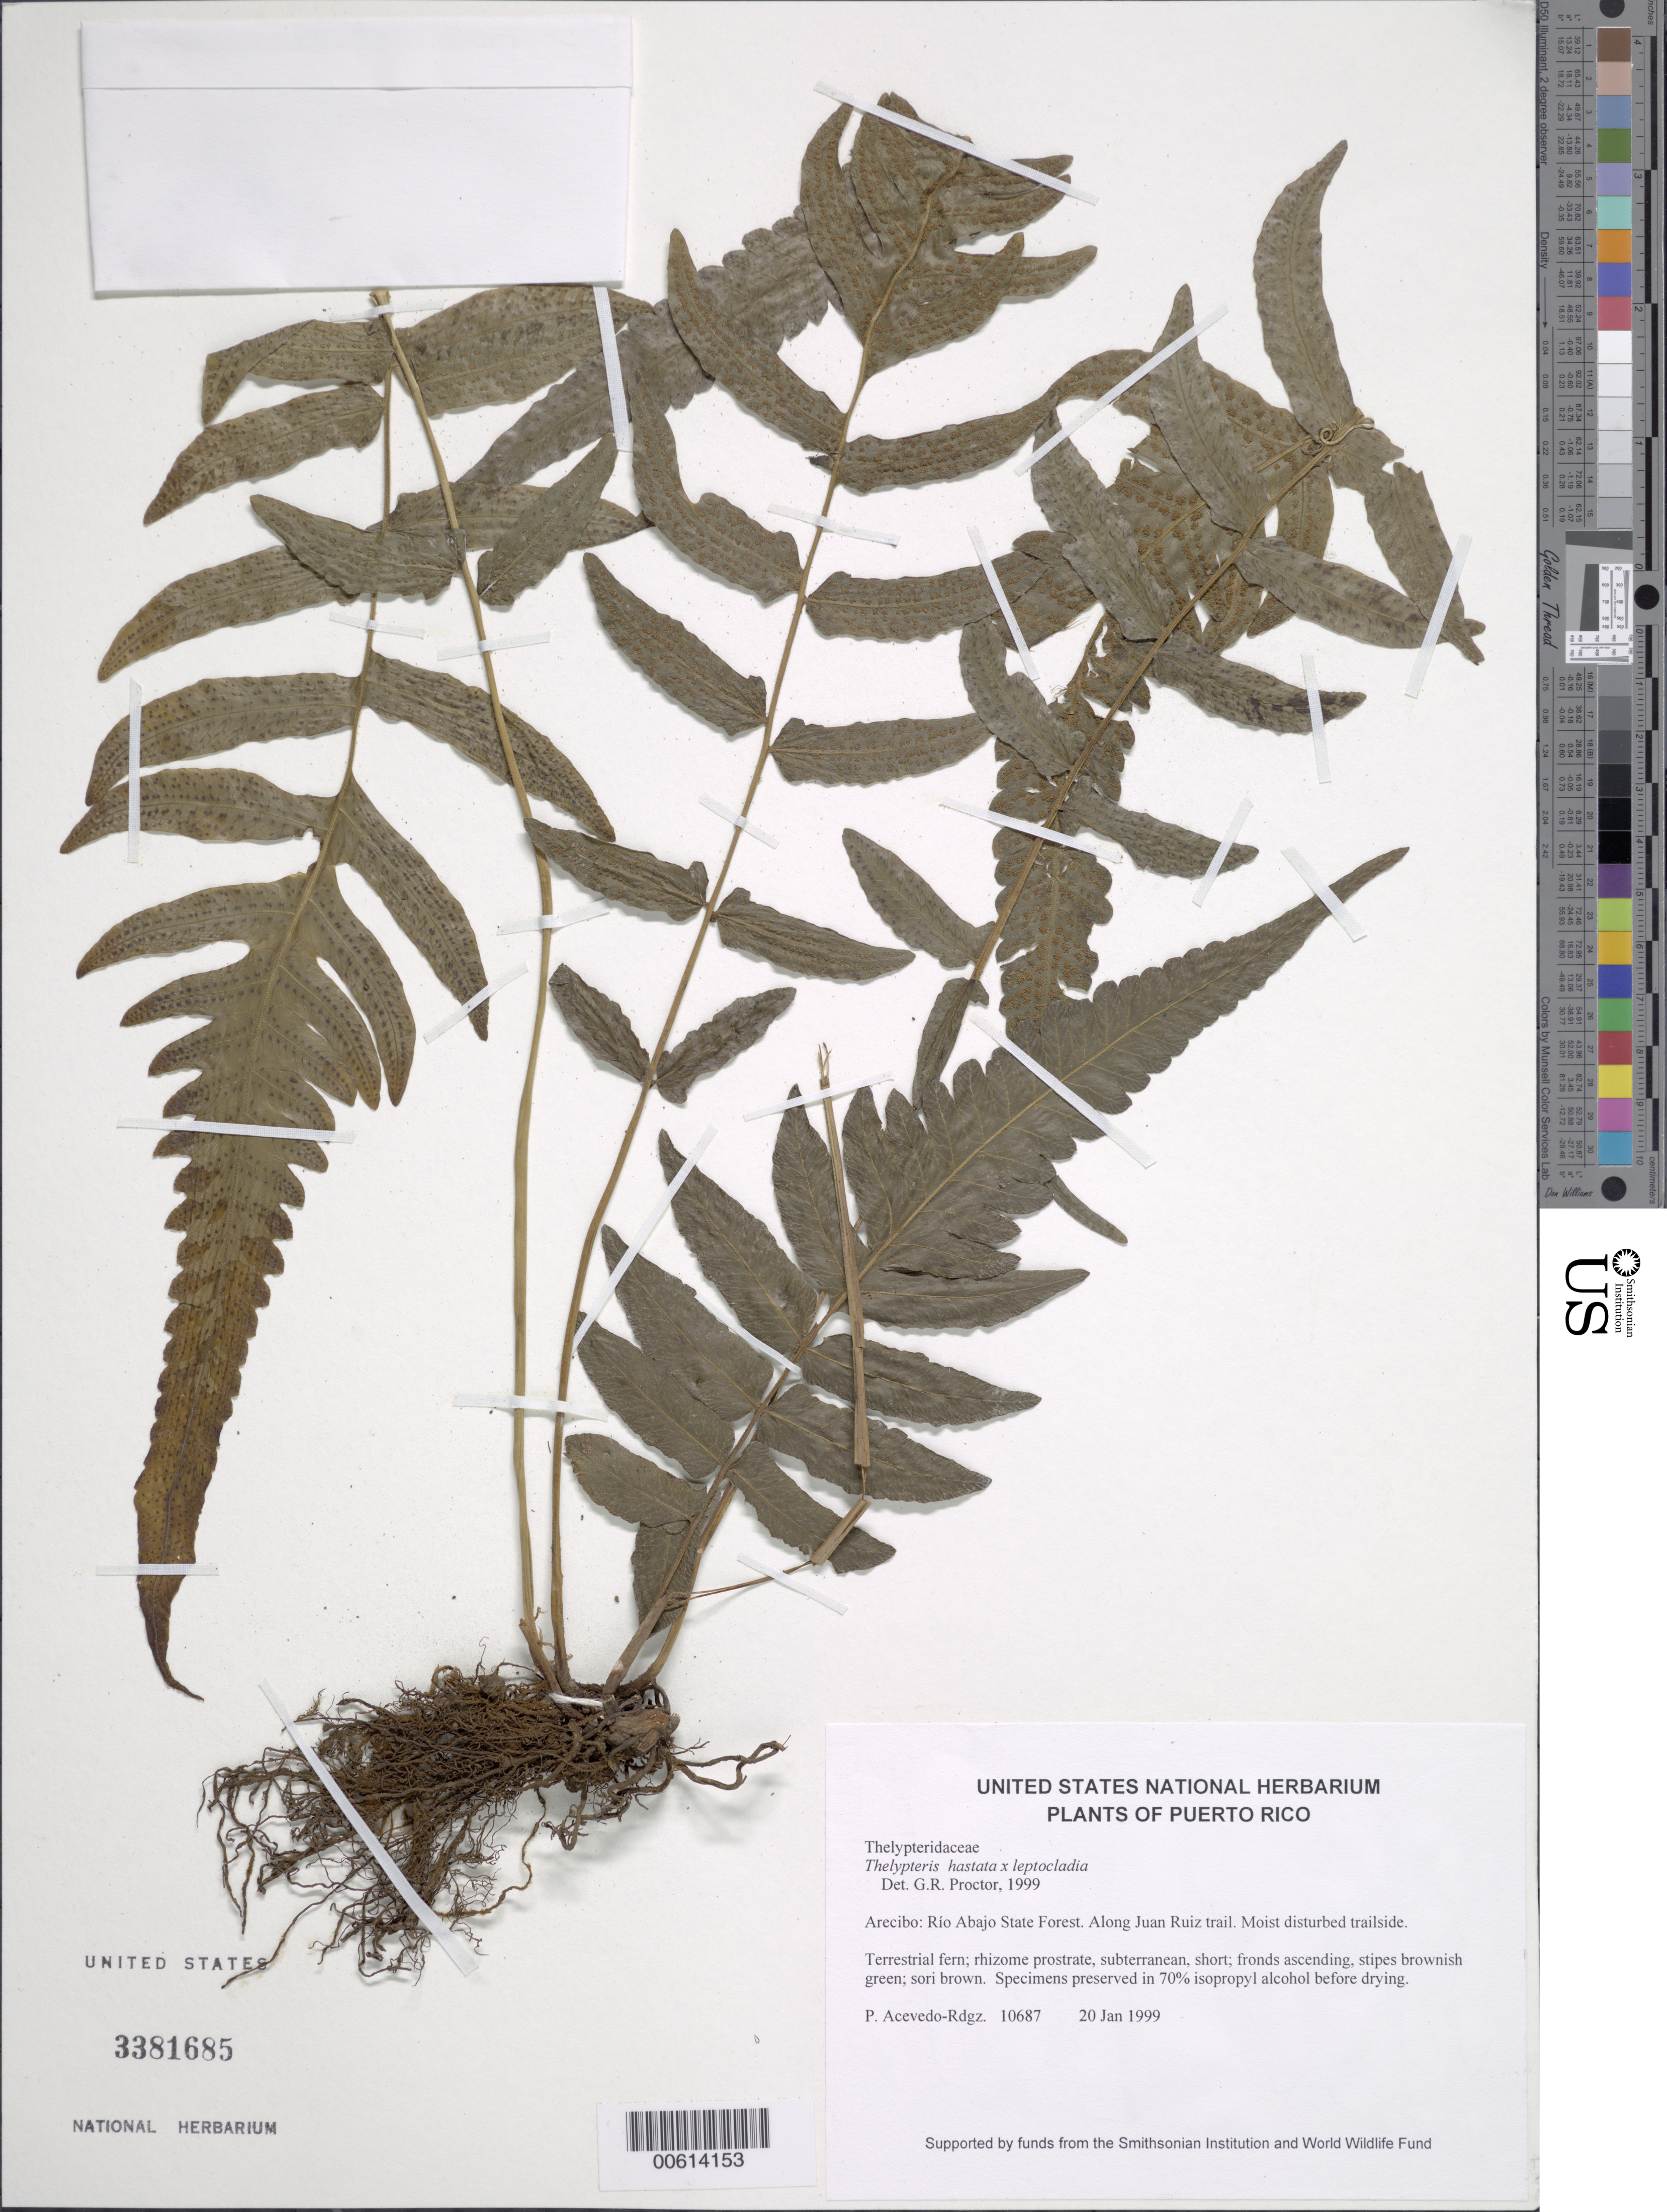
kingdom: Plantae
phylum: Tracheophyta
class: Polypodiopsida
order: Polypodiales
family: Thelypteridaceae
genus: Goniopteris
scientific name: Goniopteris hastata (Fée) comb. nov., ined 2015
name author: (Fée)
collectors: P. Acevedo-Rodr.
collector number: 10687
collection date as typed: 20 Jan 1999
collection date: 1999-01-20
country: Puerto Rico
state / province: Arecibo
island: Puerto Rico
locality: Arecibo; Río Abajo State Forest. Along Juan Ruiz trail.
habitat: Moist disturbed trailside.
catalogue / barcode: US 3381685